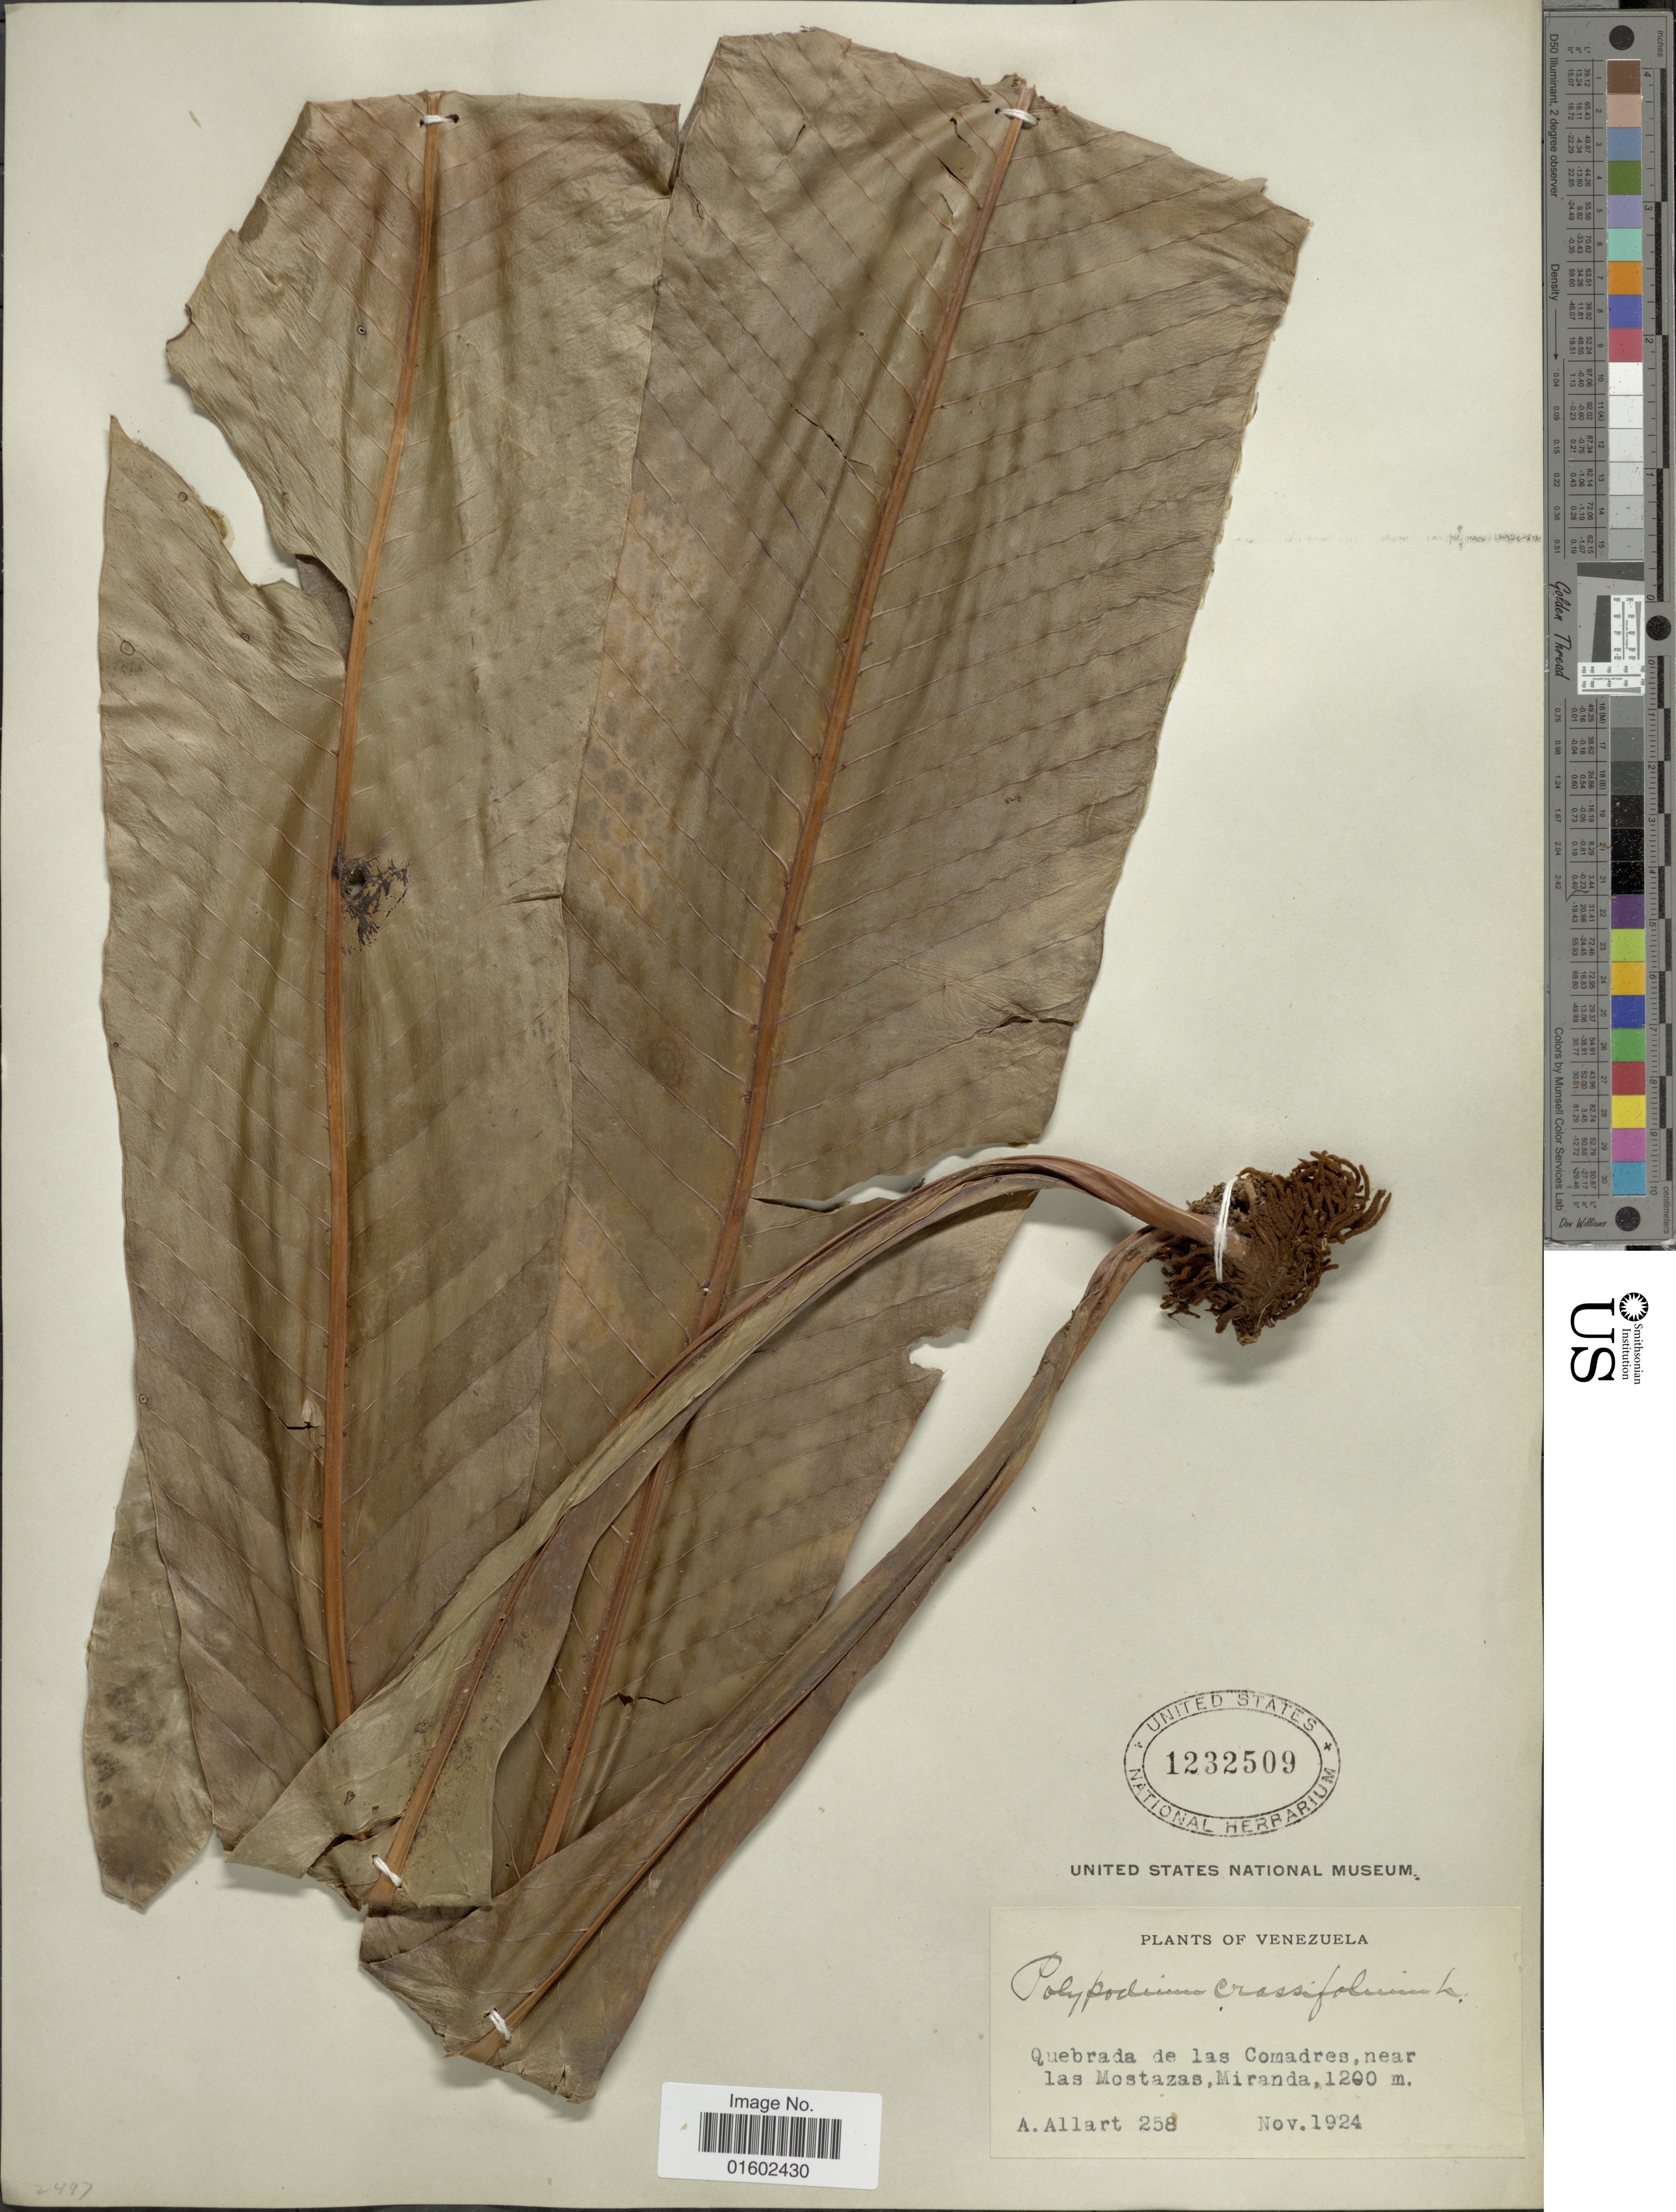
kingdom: Plantae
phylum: Tracheophyta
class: Polypodiopsida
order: Polypodiales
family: Polypodiaceae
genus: Niphidium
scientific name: Niphidium crassifolium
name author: (L.) Lellinger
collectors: A. Allart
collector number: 258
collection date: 1924-11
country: Venezuela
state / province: Miranda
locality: Quebrada de la Comadres, near las Mostaza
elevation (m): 1200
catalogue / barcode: US 1232509